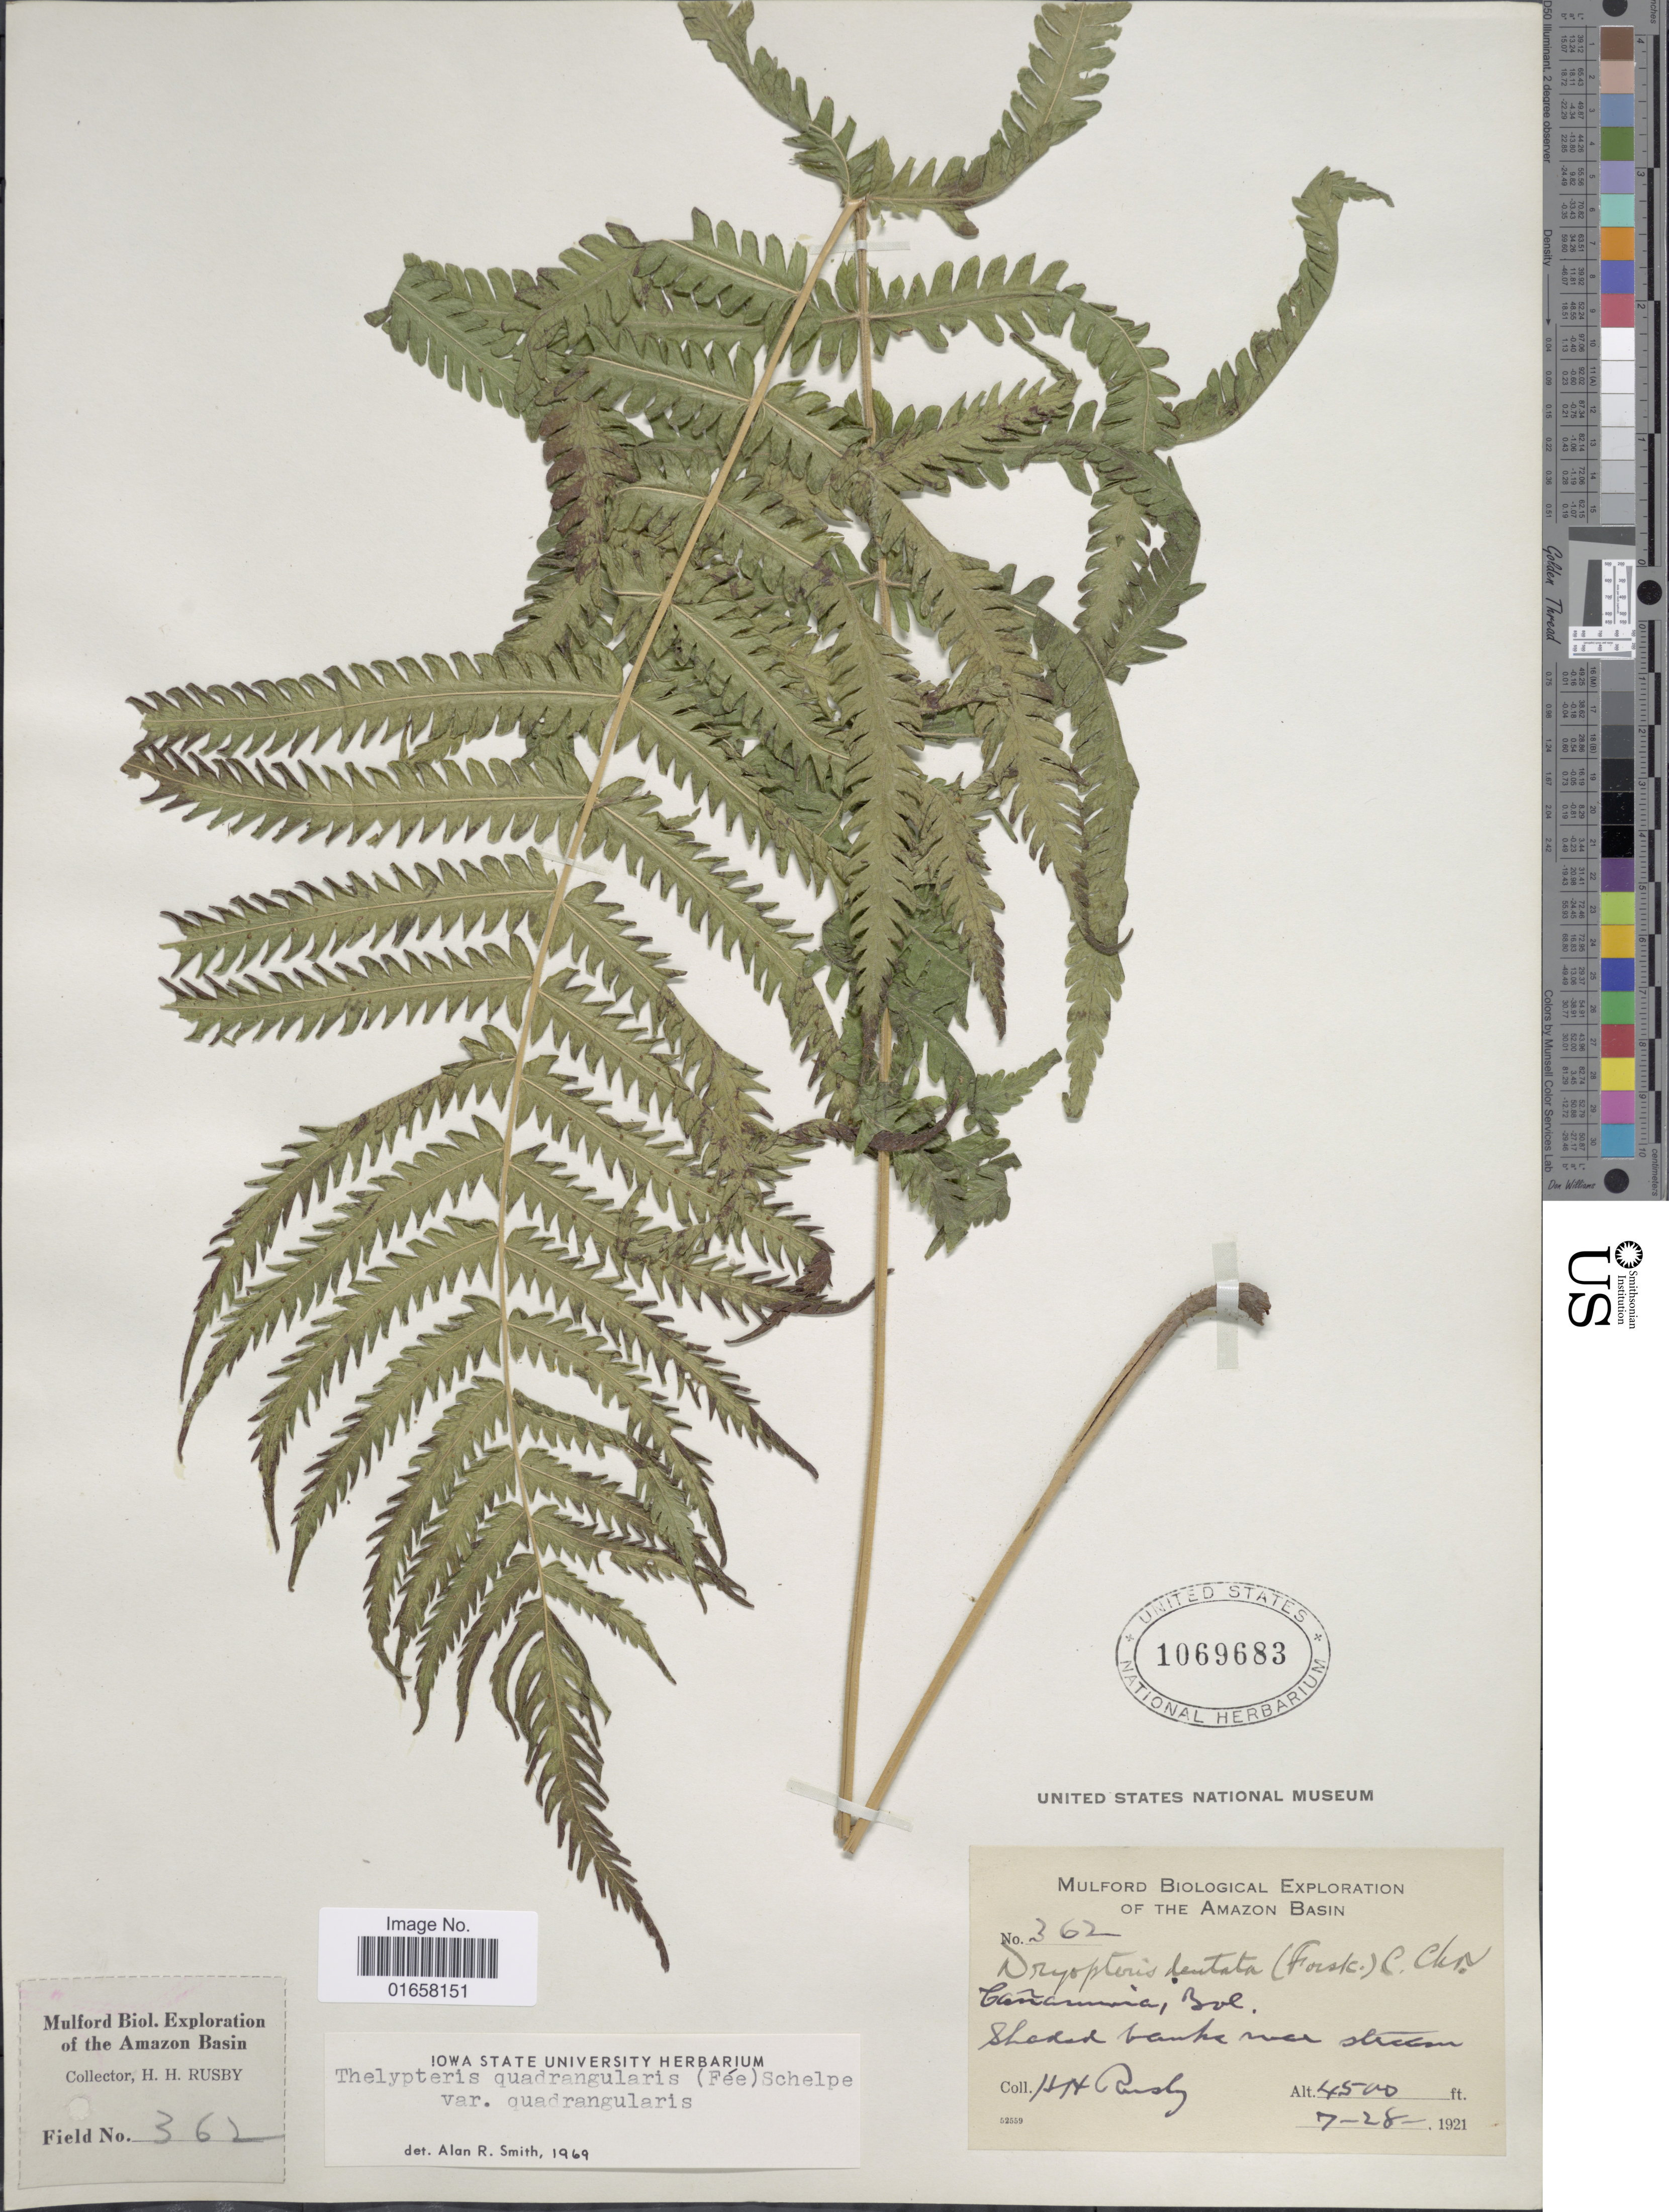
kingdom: Plantae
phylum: Tracheophyta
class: Polypodiopsida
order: Polypodiales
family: Thelypteridaceae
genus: Christella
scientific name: Christella hispidula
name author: (Decne.) Holttum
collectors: H. H. Rusby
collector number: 362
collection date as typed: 7-28-1921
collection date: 1921-07-28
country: Bolivia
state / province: La Paz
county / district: Inquisivi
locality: Cañamina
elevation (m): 1372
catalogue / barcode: US 1069683